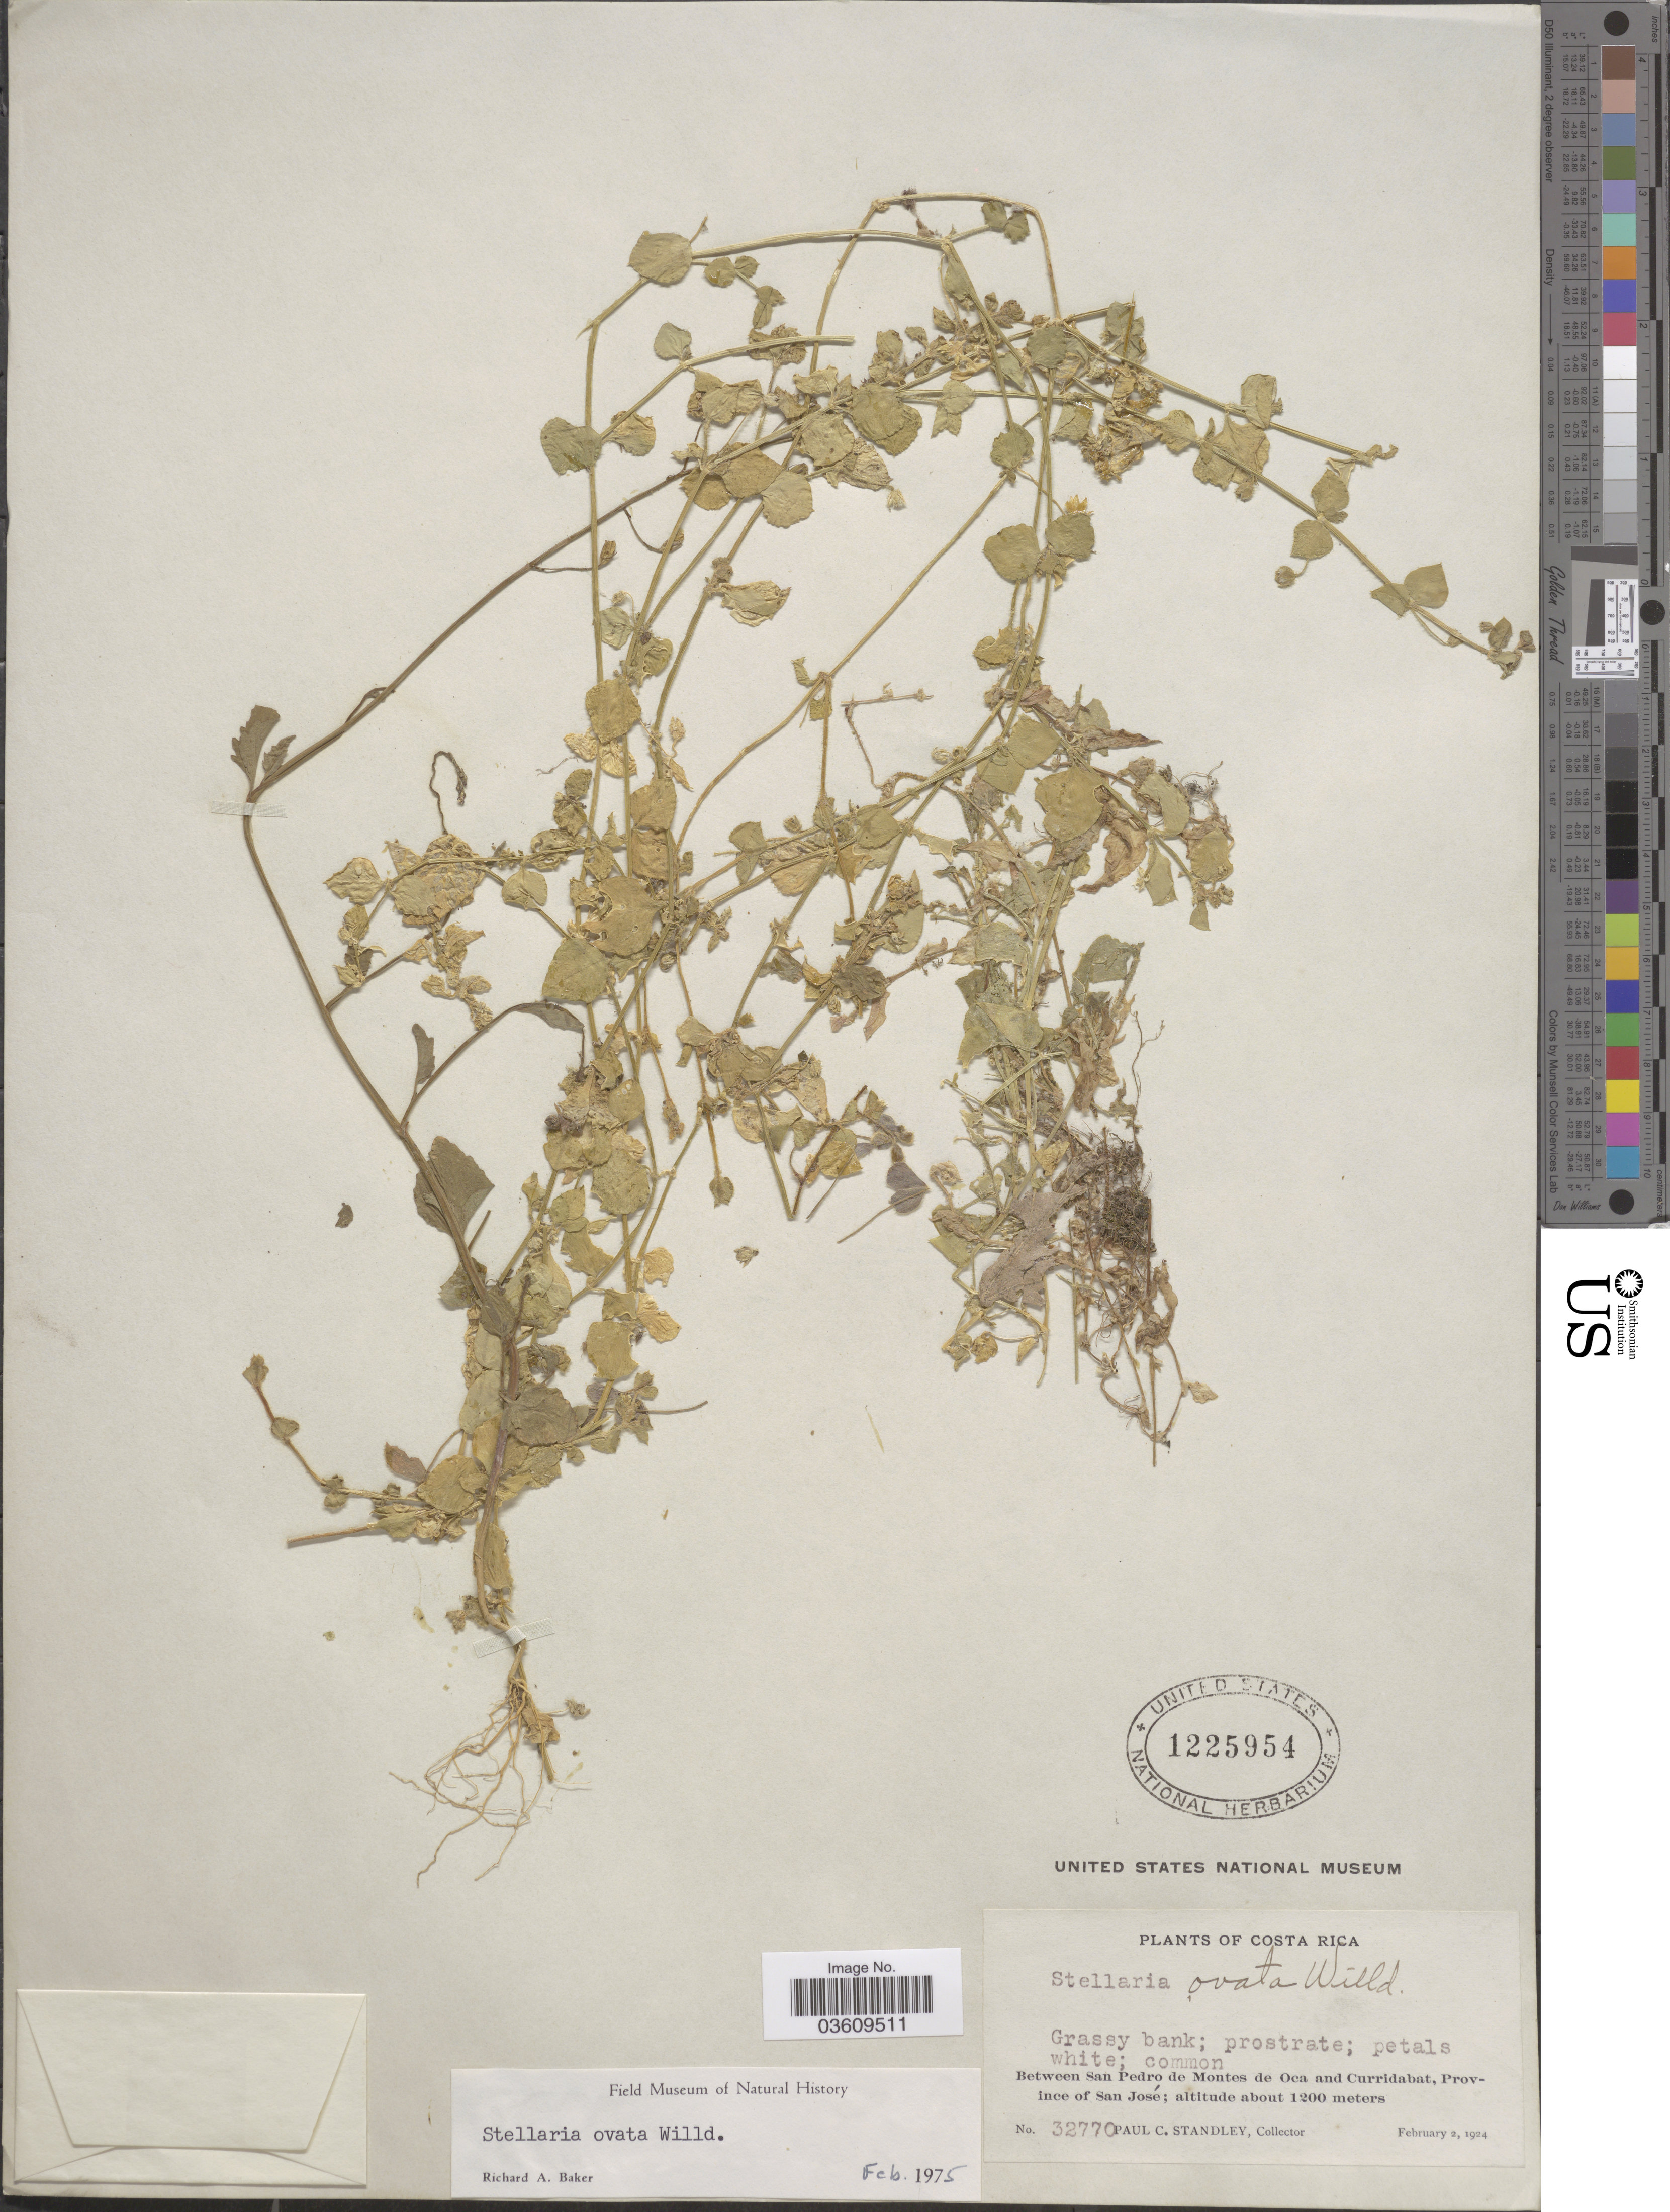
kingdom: Plantae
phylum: Tracheophyta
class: Magnoliopsida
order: Caryophyllales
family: Caryophyllaceae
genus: Stellaria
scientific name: Stellaria ovata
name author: Willd.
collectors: P. C. Standley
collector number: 32770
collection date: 1924-02-02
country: Costa Rica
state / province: San José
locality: Between San Pedro de Montes de Oca and Curridabat.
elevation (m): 1200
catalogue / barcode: US 1225954